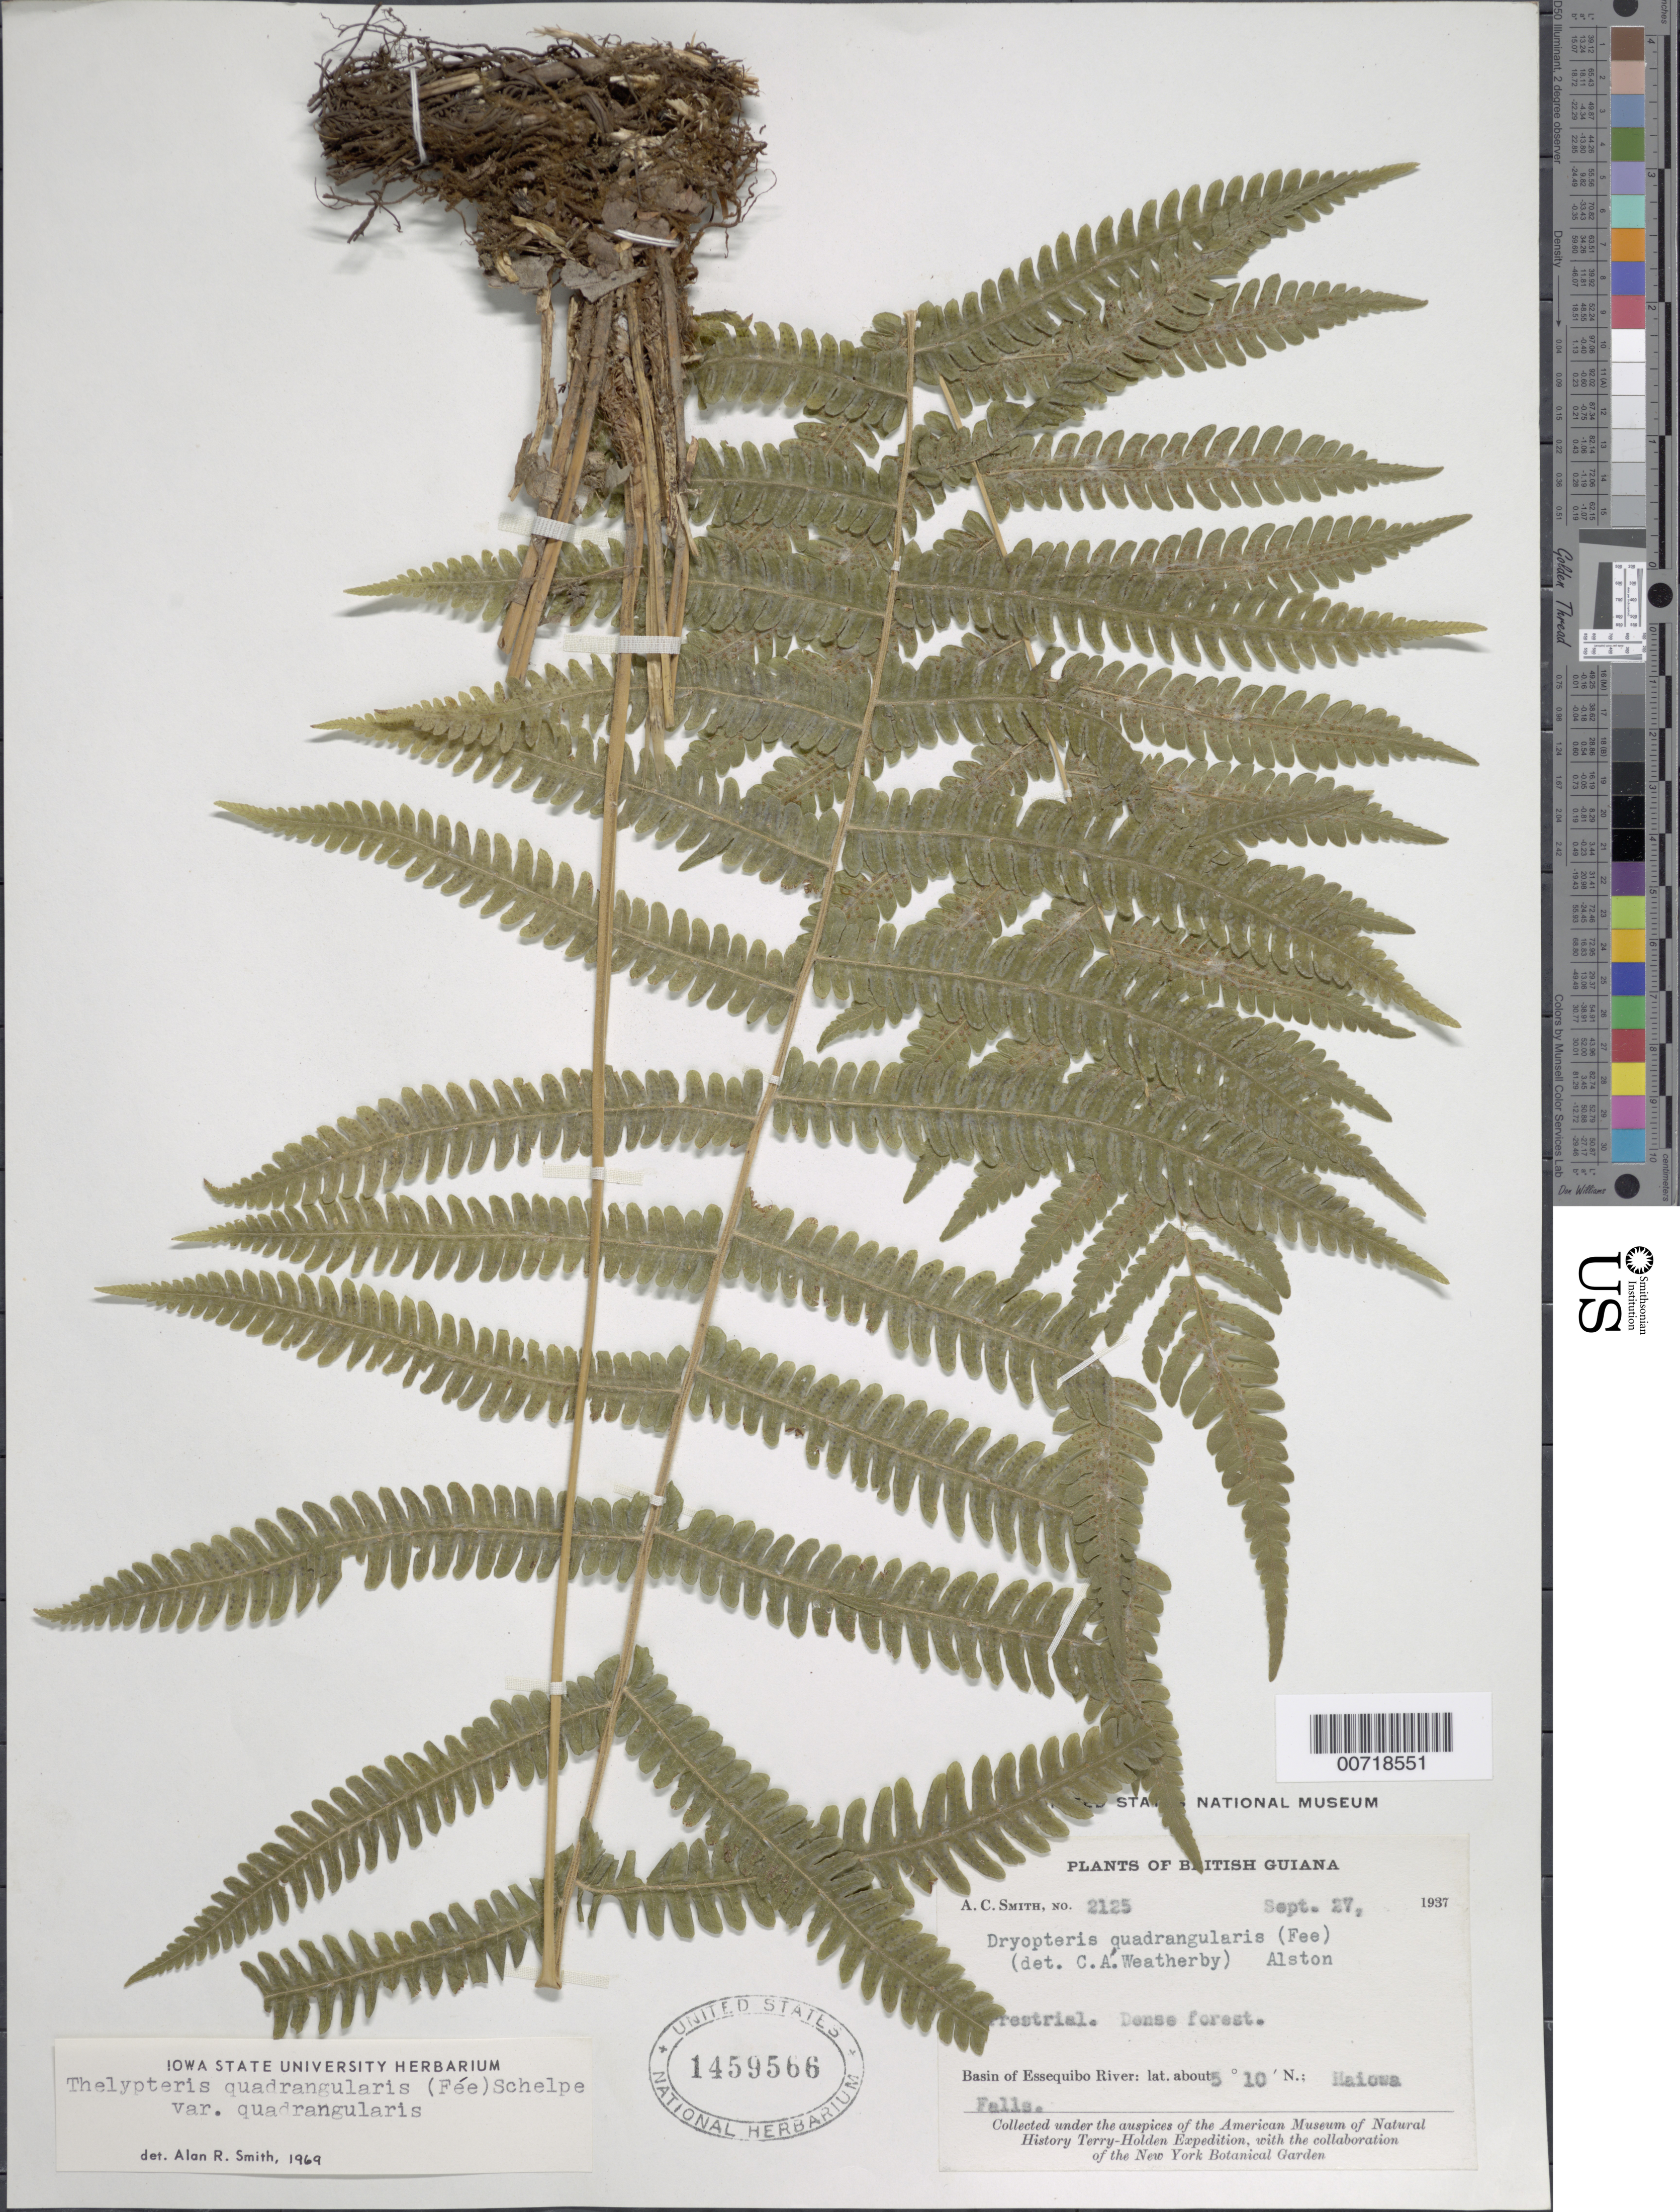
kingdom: Plantae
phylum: Tracheophyta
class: Polypodiopsida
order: Polypodiales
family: Thelypteridaceae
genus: Christella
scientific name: Christella hispidula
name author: (Decne.) Holttum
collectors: A. C. Smith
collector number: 2125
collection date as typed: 27-Sep-37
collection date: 1937-09-27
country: Guyana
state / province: Potaro-Siparuni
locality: Haiowa Falls, Essequibo River basin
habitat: Dense forest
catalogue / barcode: US 1459566